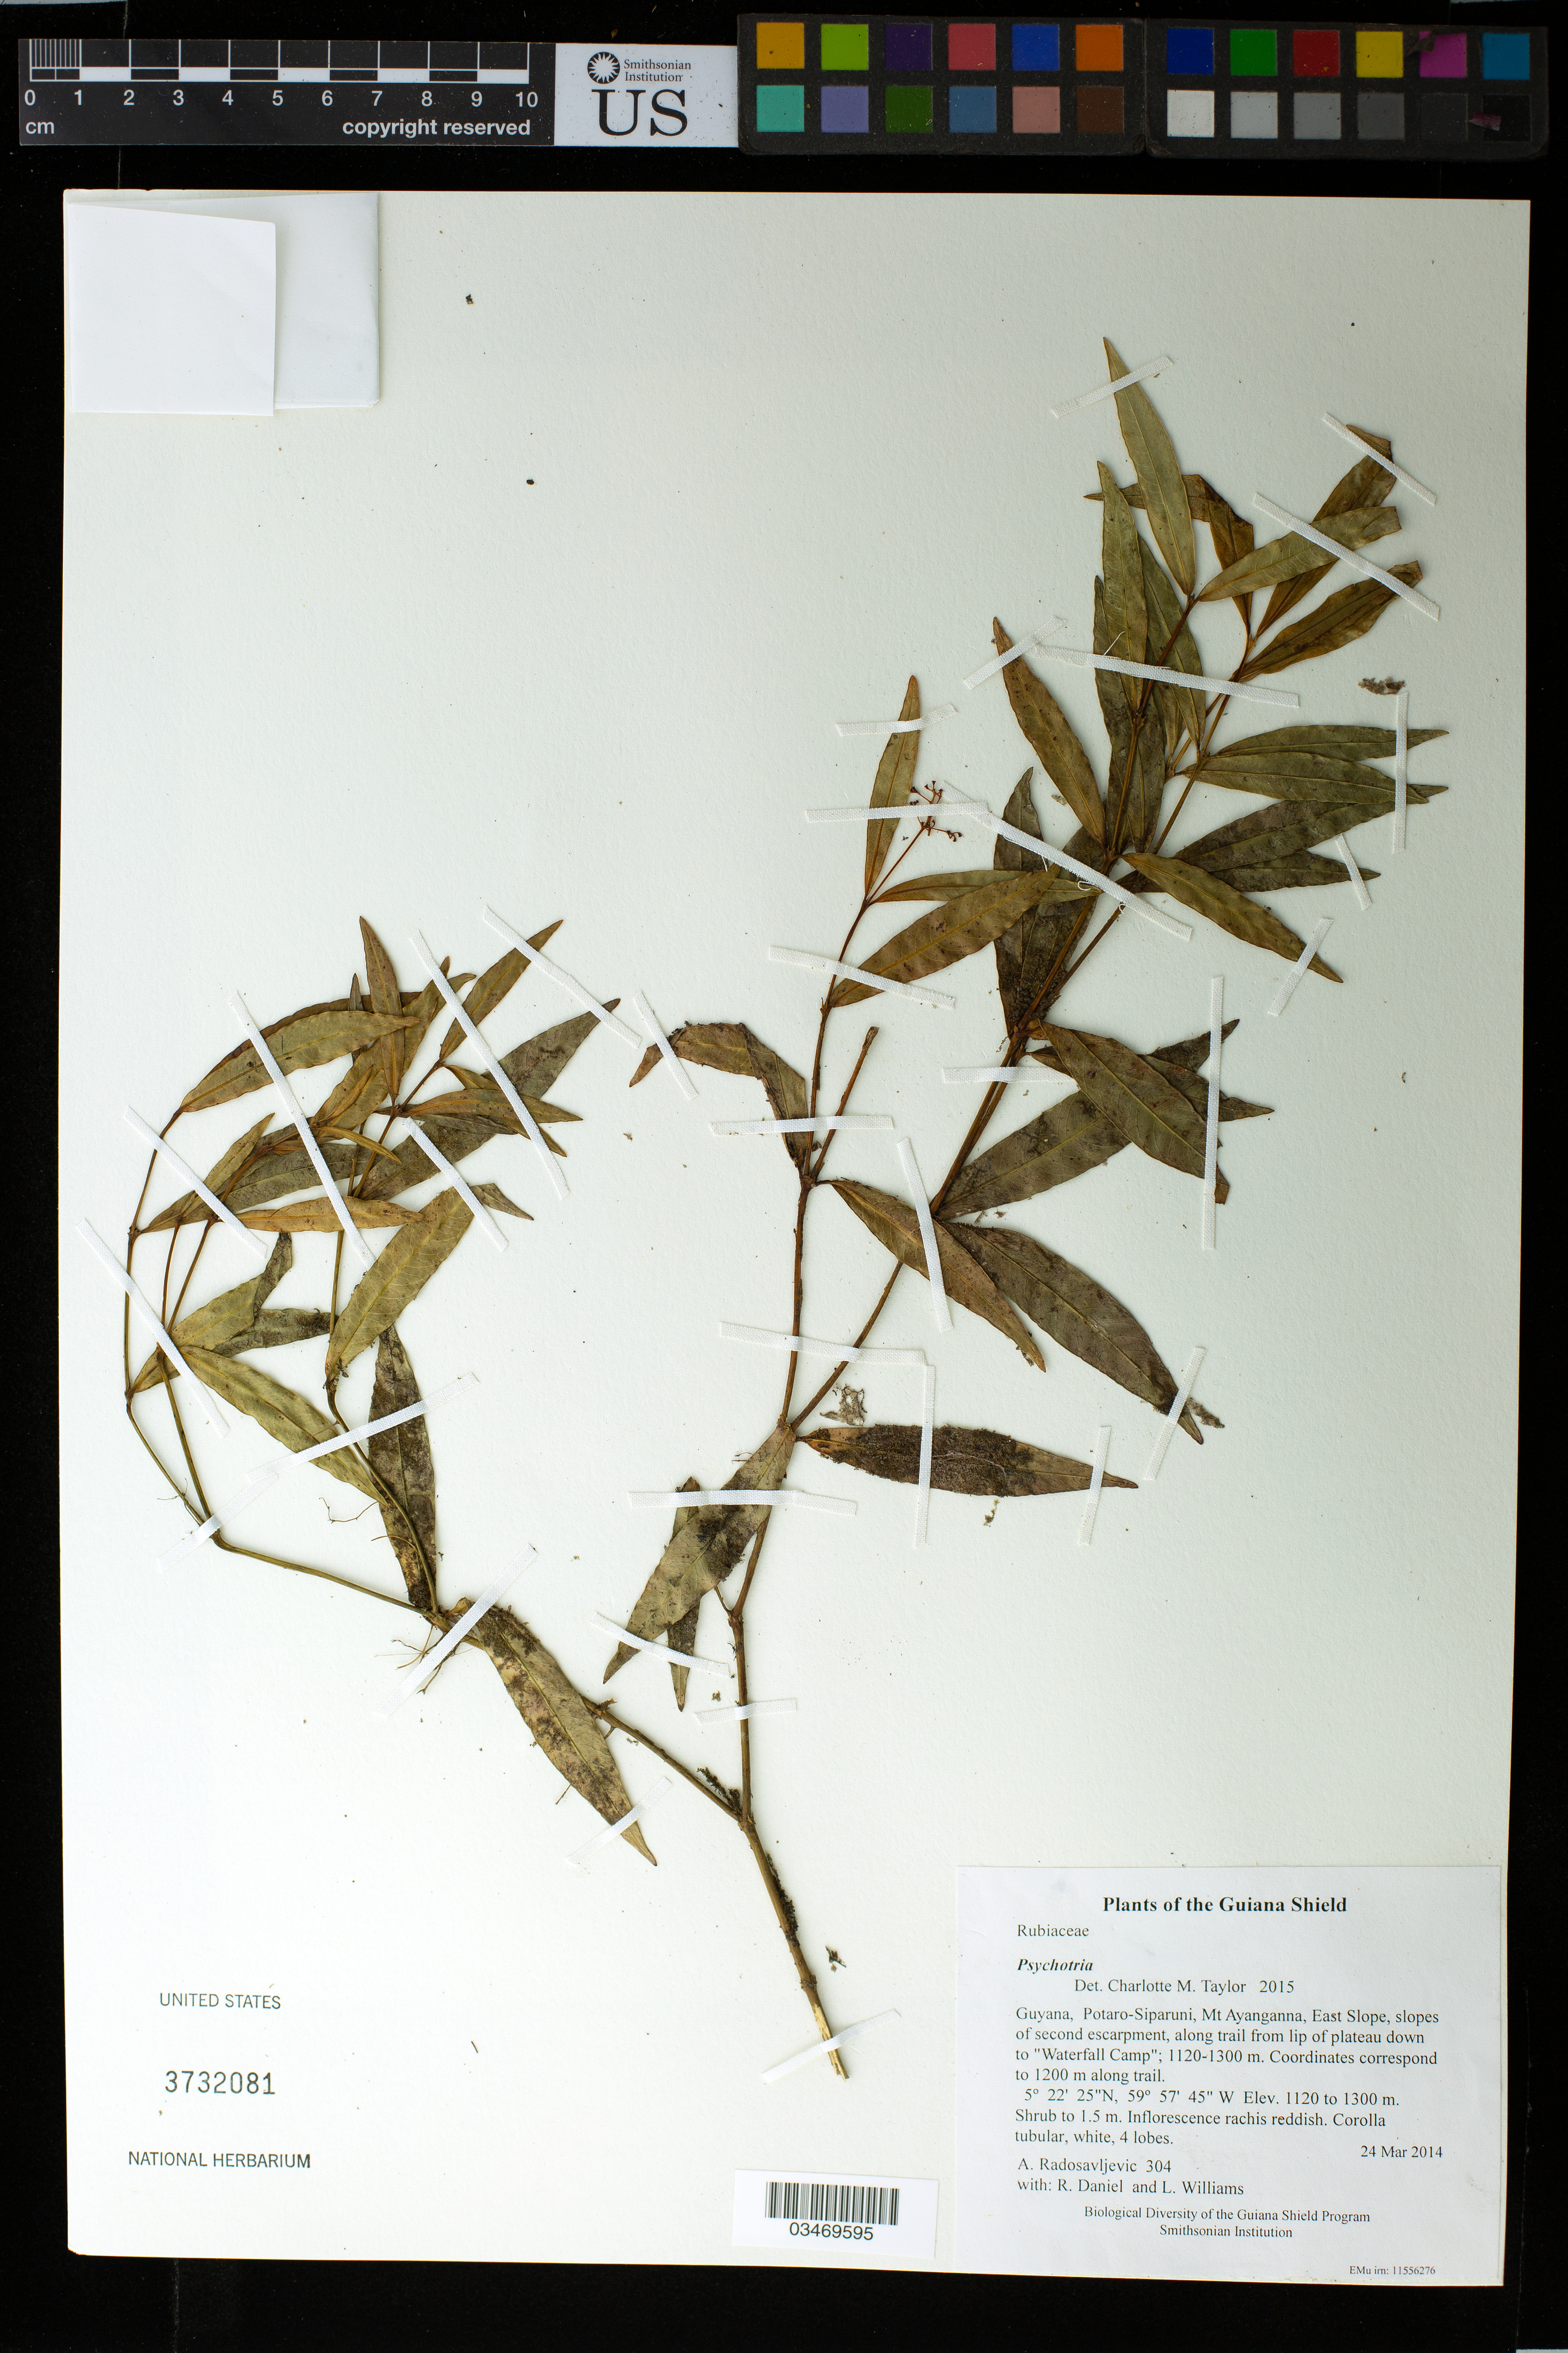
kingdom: Plantae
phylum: Tracheophyta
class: Magnoliopsida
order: Gentianales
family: Rubiaceae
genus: Psychotria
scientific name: Psychotria sp.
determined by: Taylor, Charlotte M.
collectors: A. Radosavljevic, R. Daniel & L. Williams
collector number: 304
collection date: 2014-03-24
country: Guyana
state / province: Potaro-Siparuni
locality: Mt Ayanganna, East Slope, slopes of second escarpment, along trail from lip of plateau down to "Waterfall Camp"; 1120-1300 m. Coordinates correspond to 1200 m along trail.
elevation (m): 1120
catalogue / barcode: US 3732081